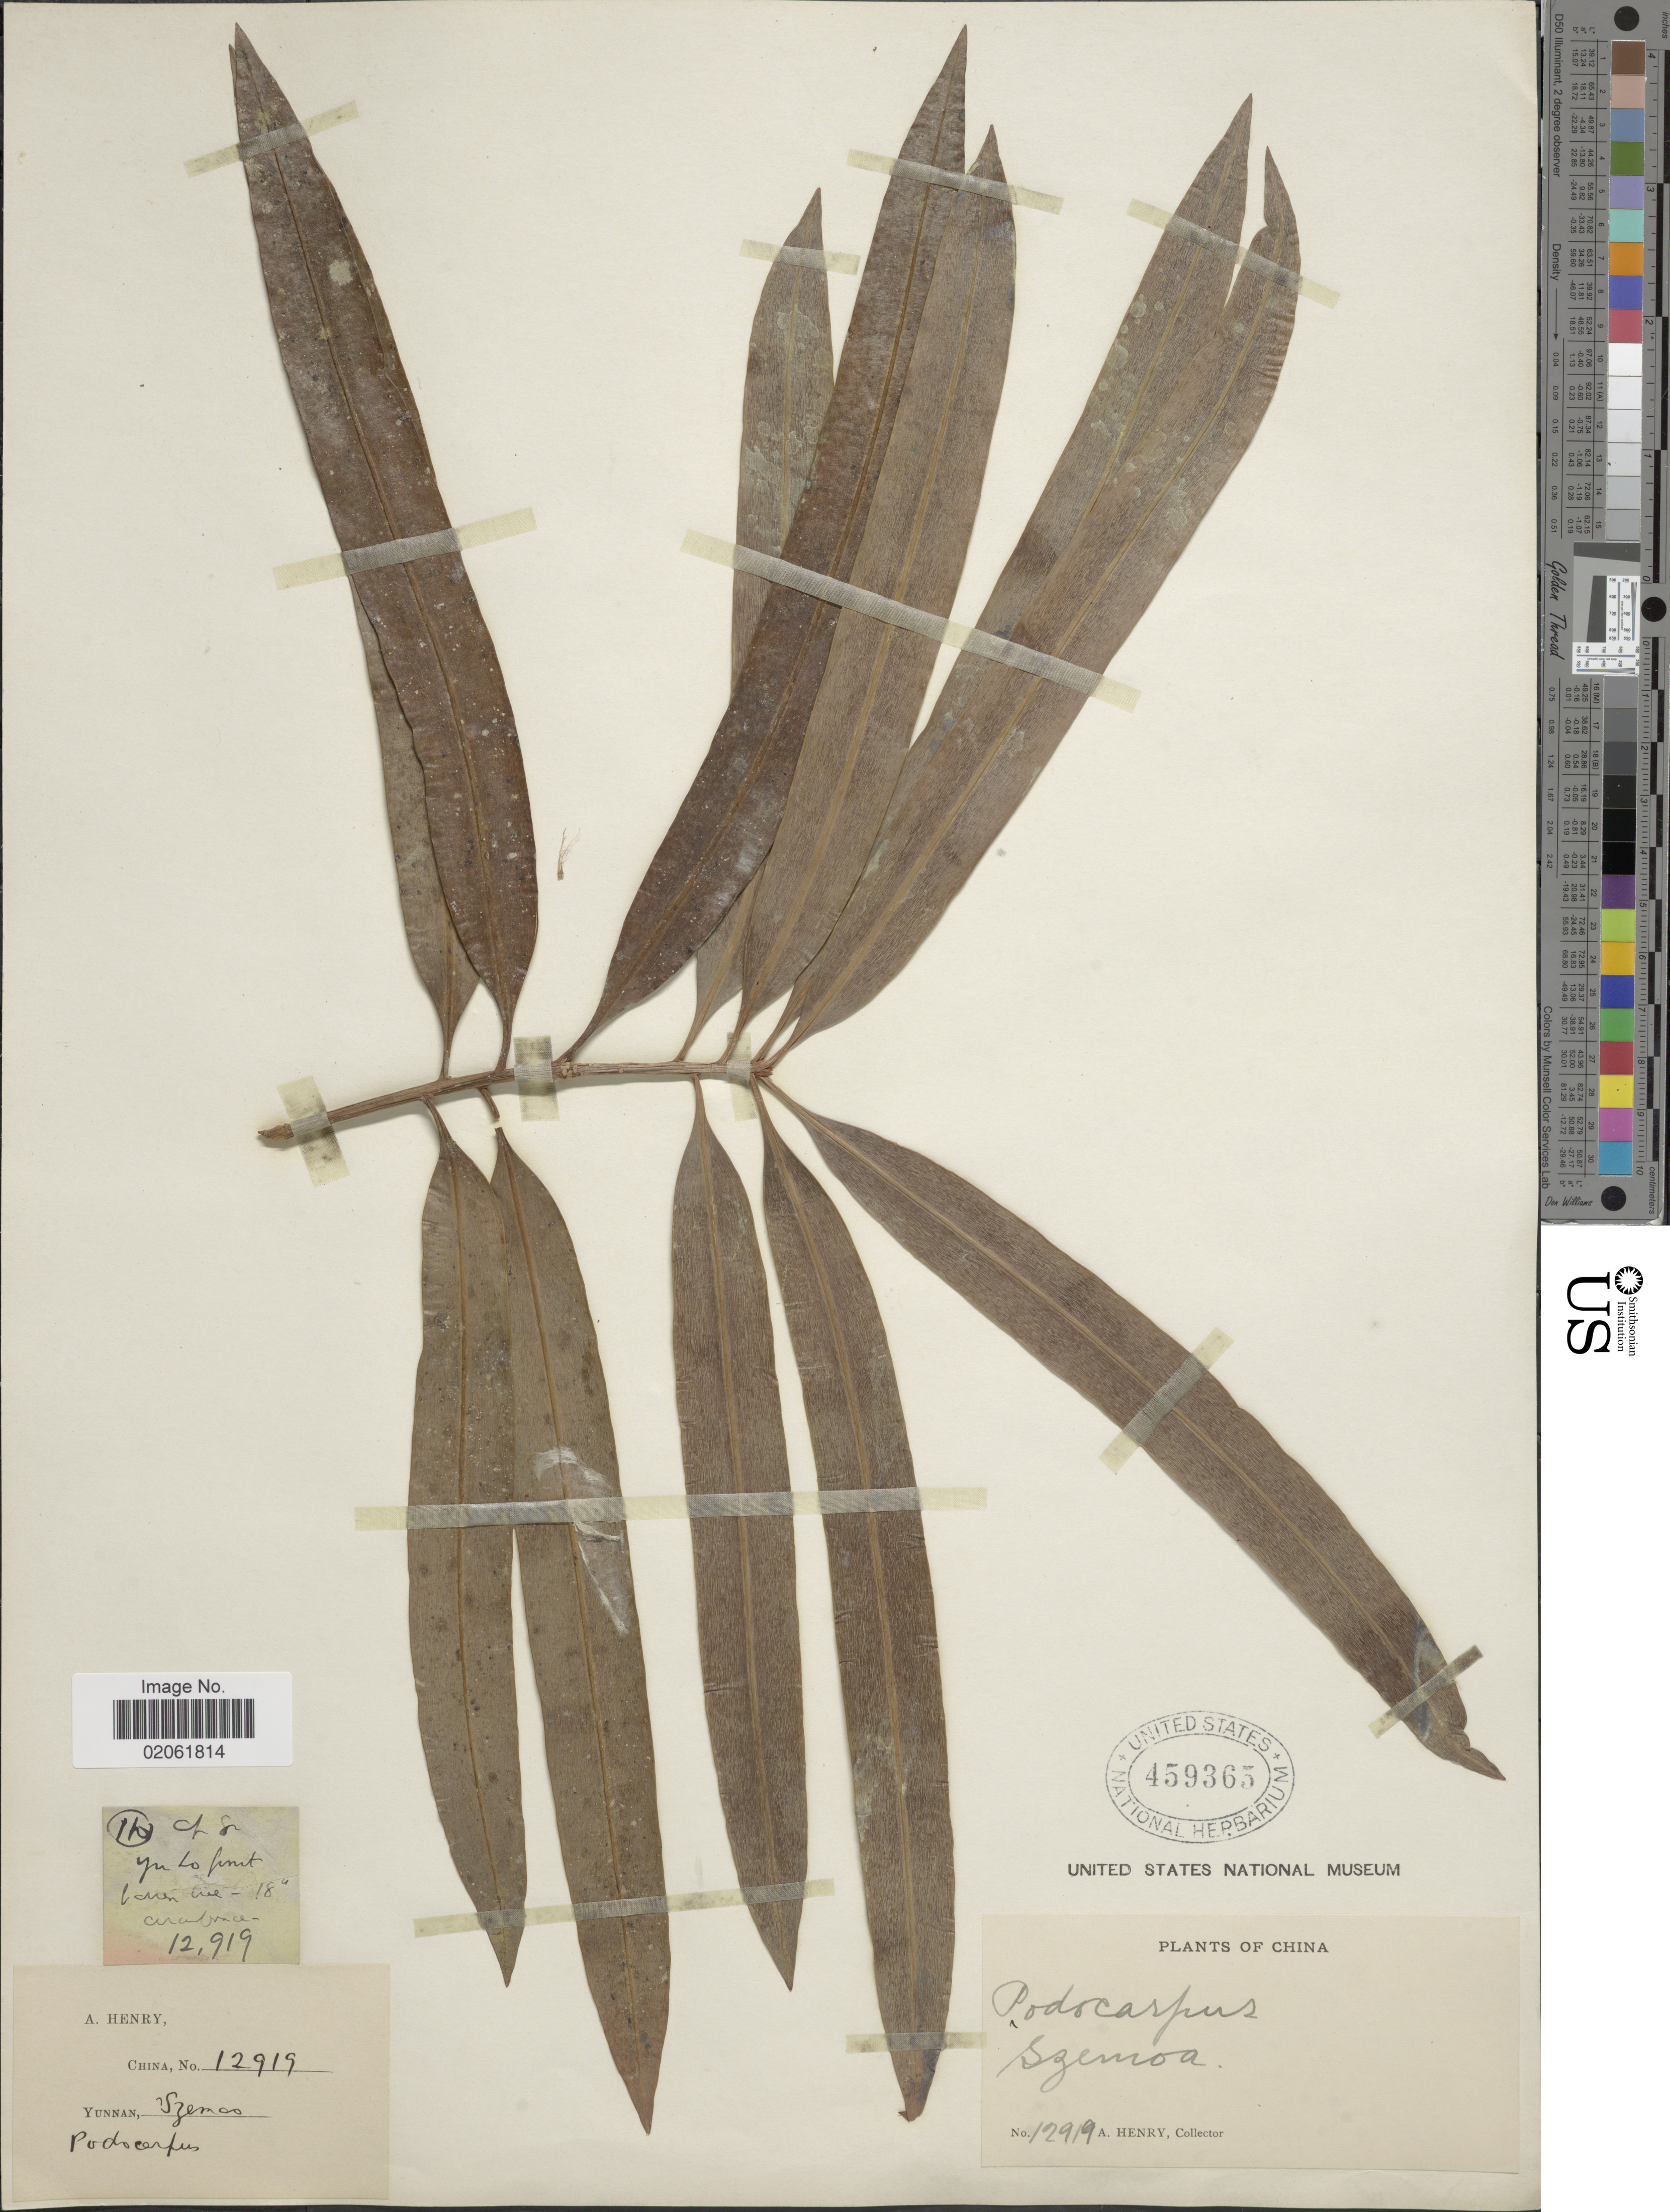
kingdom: Plantae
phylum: Tracheophyta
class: Pinopsida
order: Pinales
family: Podocarpaceae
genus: Podocarpus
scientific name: Podocarpus sp.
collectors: A. Henry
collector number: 12919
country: China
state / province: Yunnan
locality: Szemoa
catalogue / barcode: US 459365